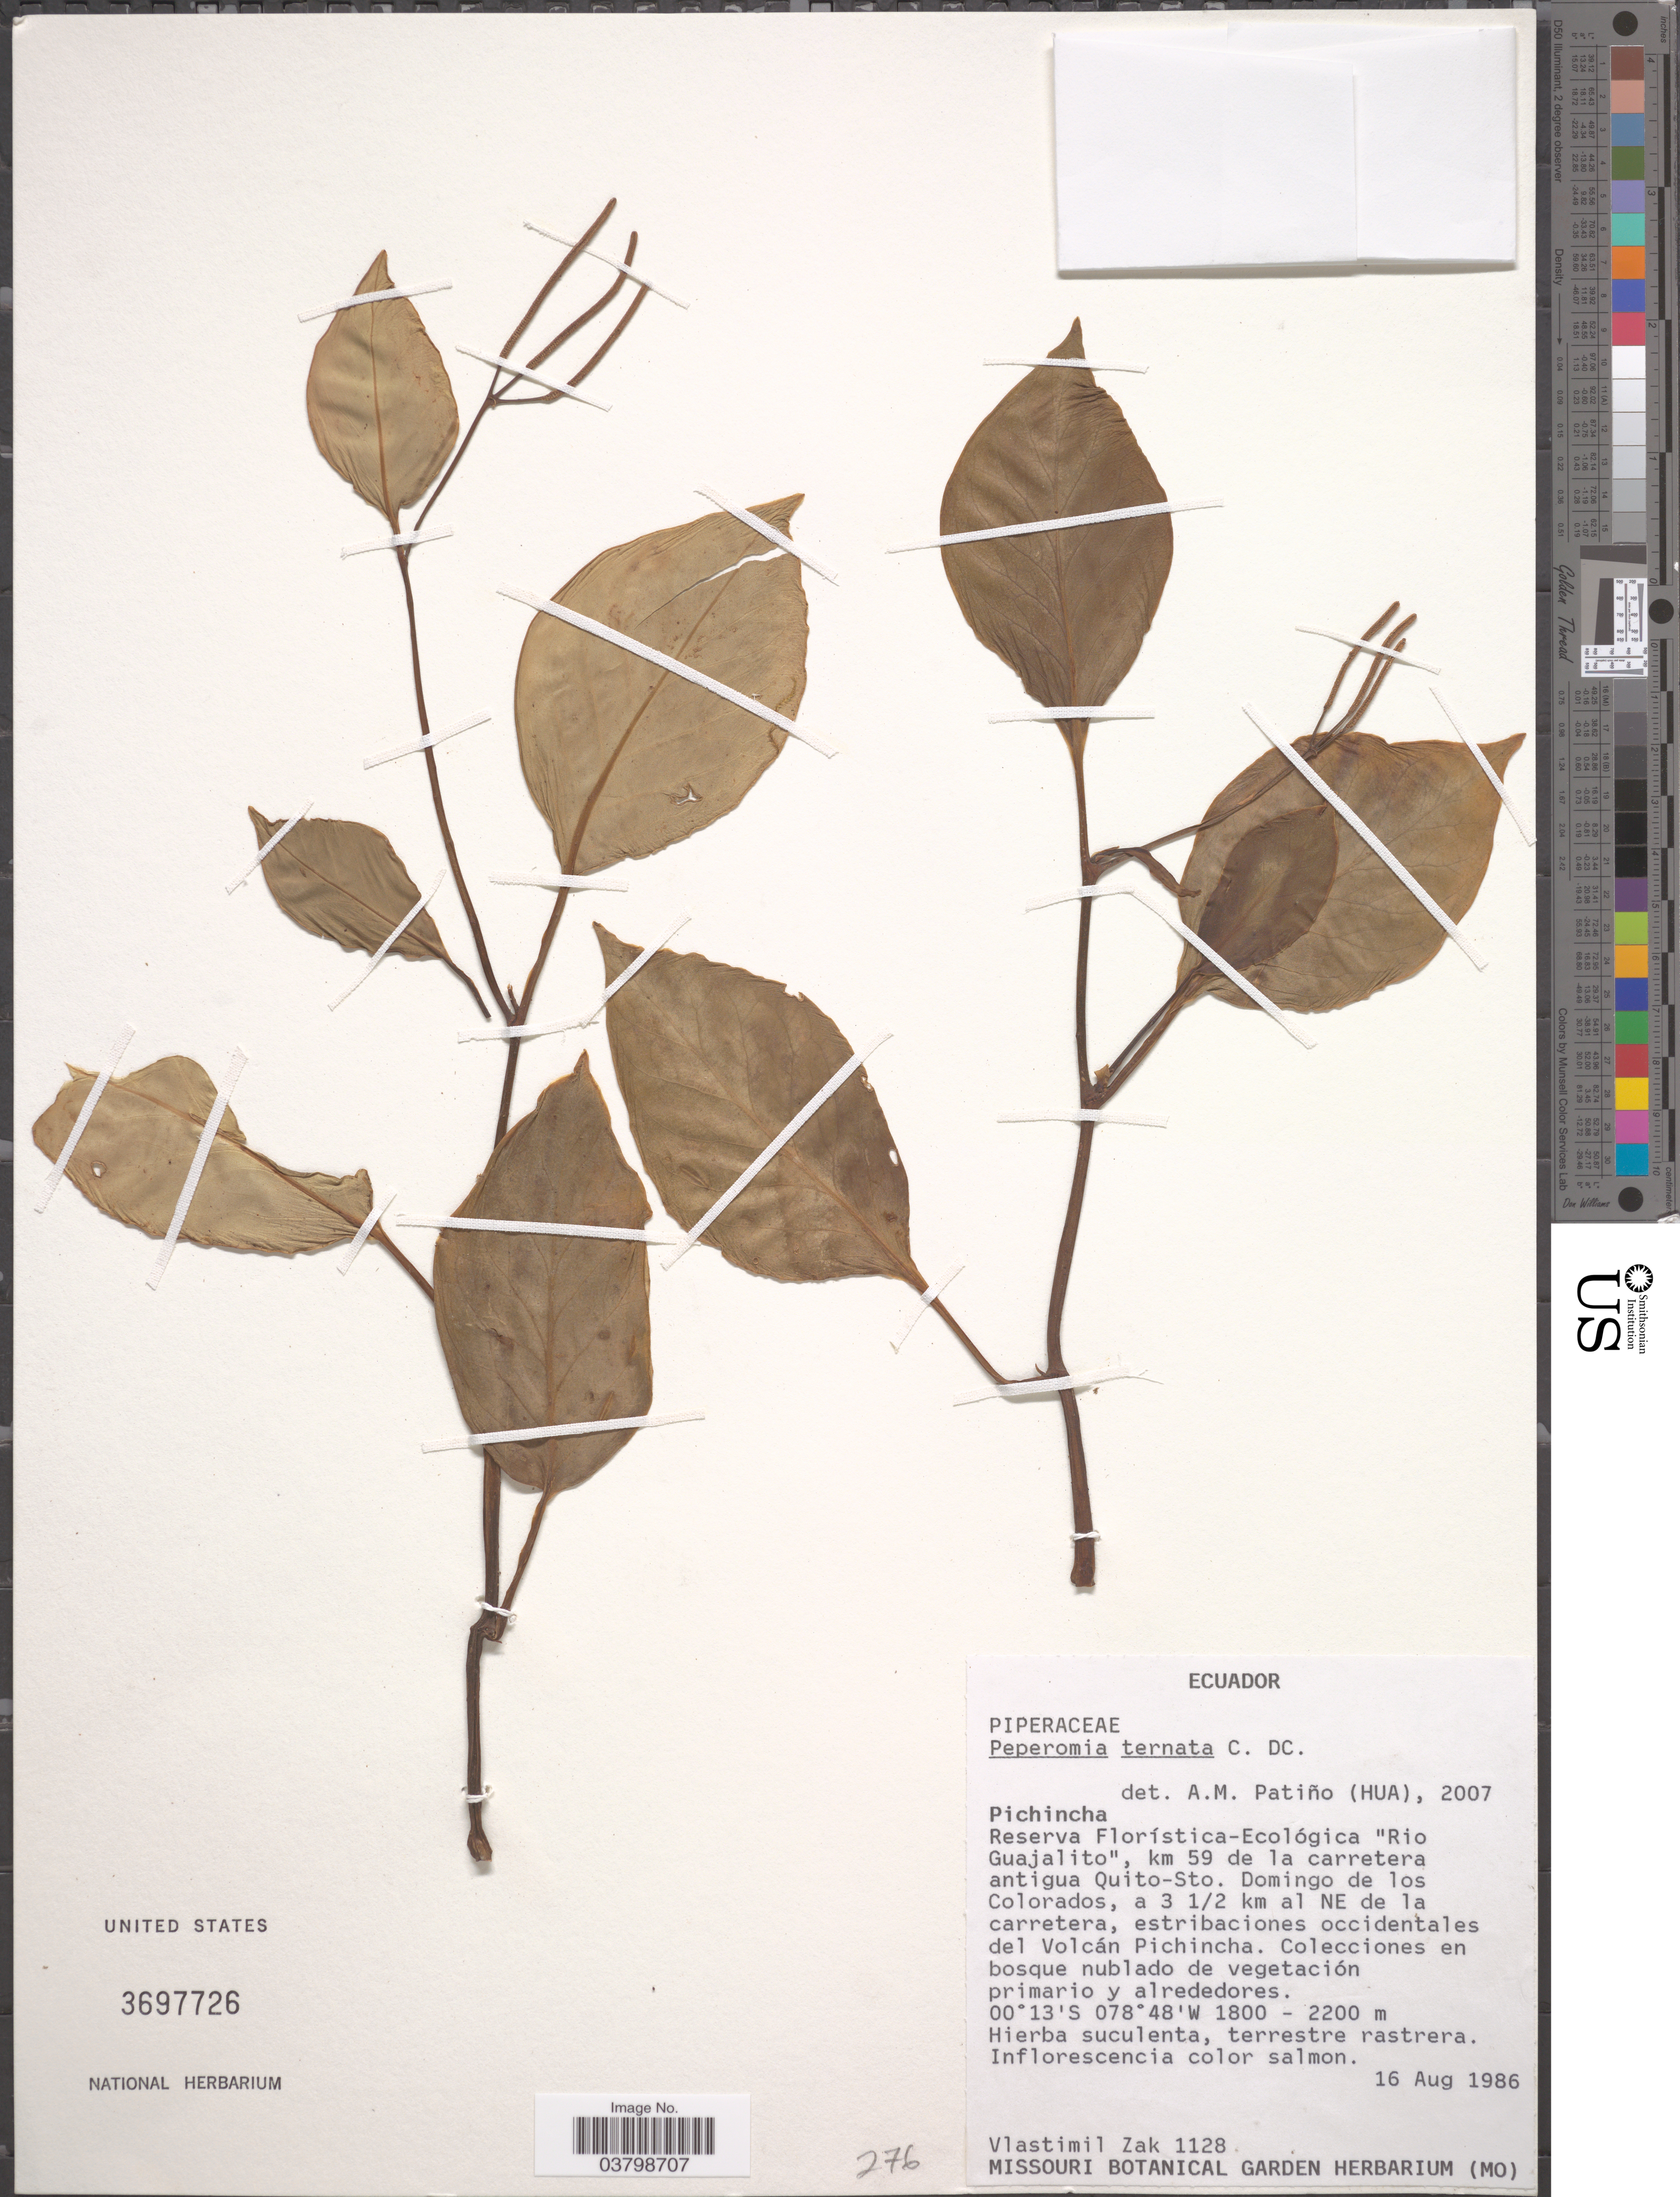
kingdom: Plantae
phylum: Tracheophyta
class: Magnoliopsida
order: Piperales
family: Piperaceae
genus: Peperomia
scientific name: Peperomia ternata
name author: C. DC.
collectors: V. Zak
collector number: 1128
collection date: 1986-08-16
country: Ecuador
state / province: Pichincha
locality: Reserva Florística-Ecológica 'Rio Guajalito', km 59 de la carretera antigua Quito-Sto. Domingo de los Colorados, a 3 1/2 km al NE de la carretera, estribaciones occidentales del Volcán Pichincha.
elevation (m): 1800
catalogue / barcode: US 3697726